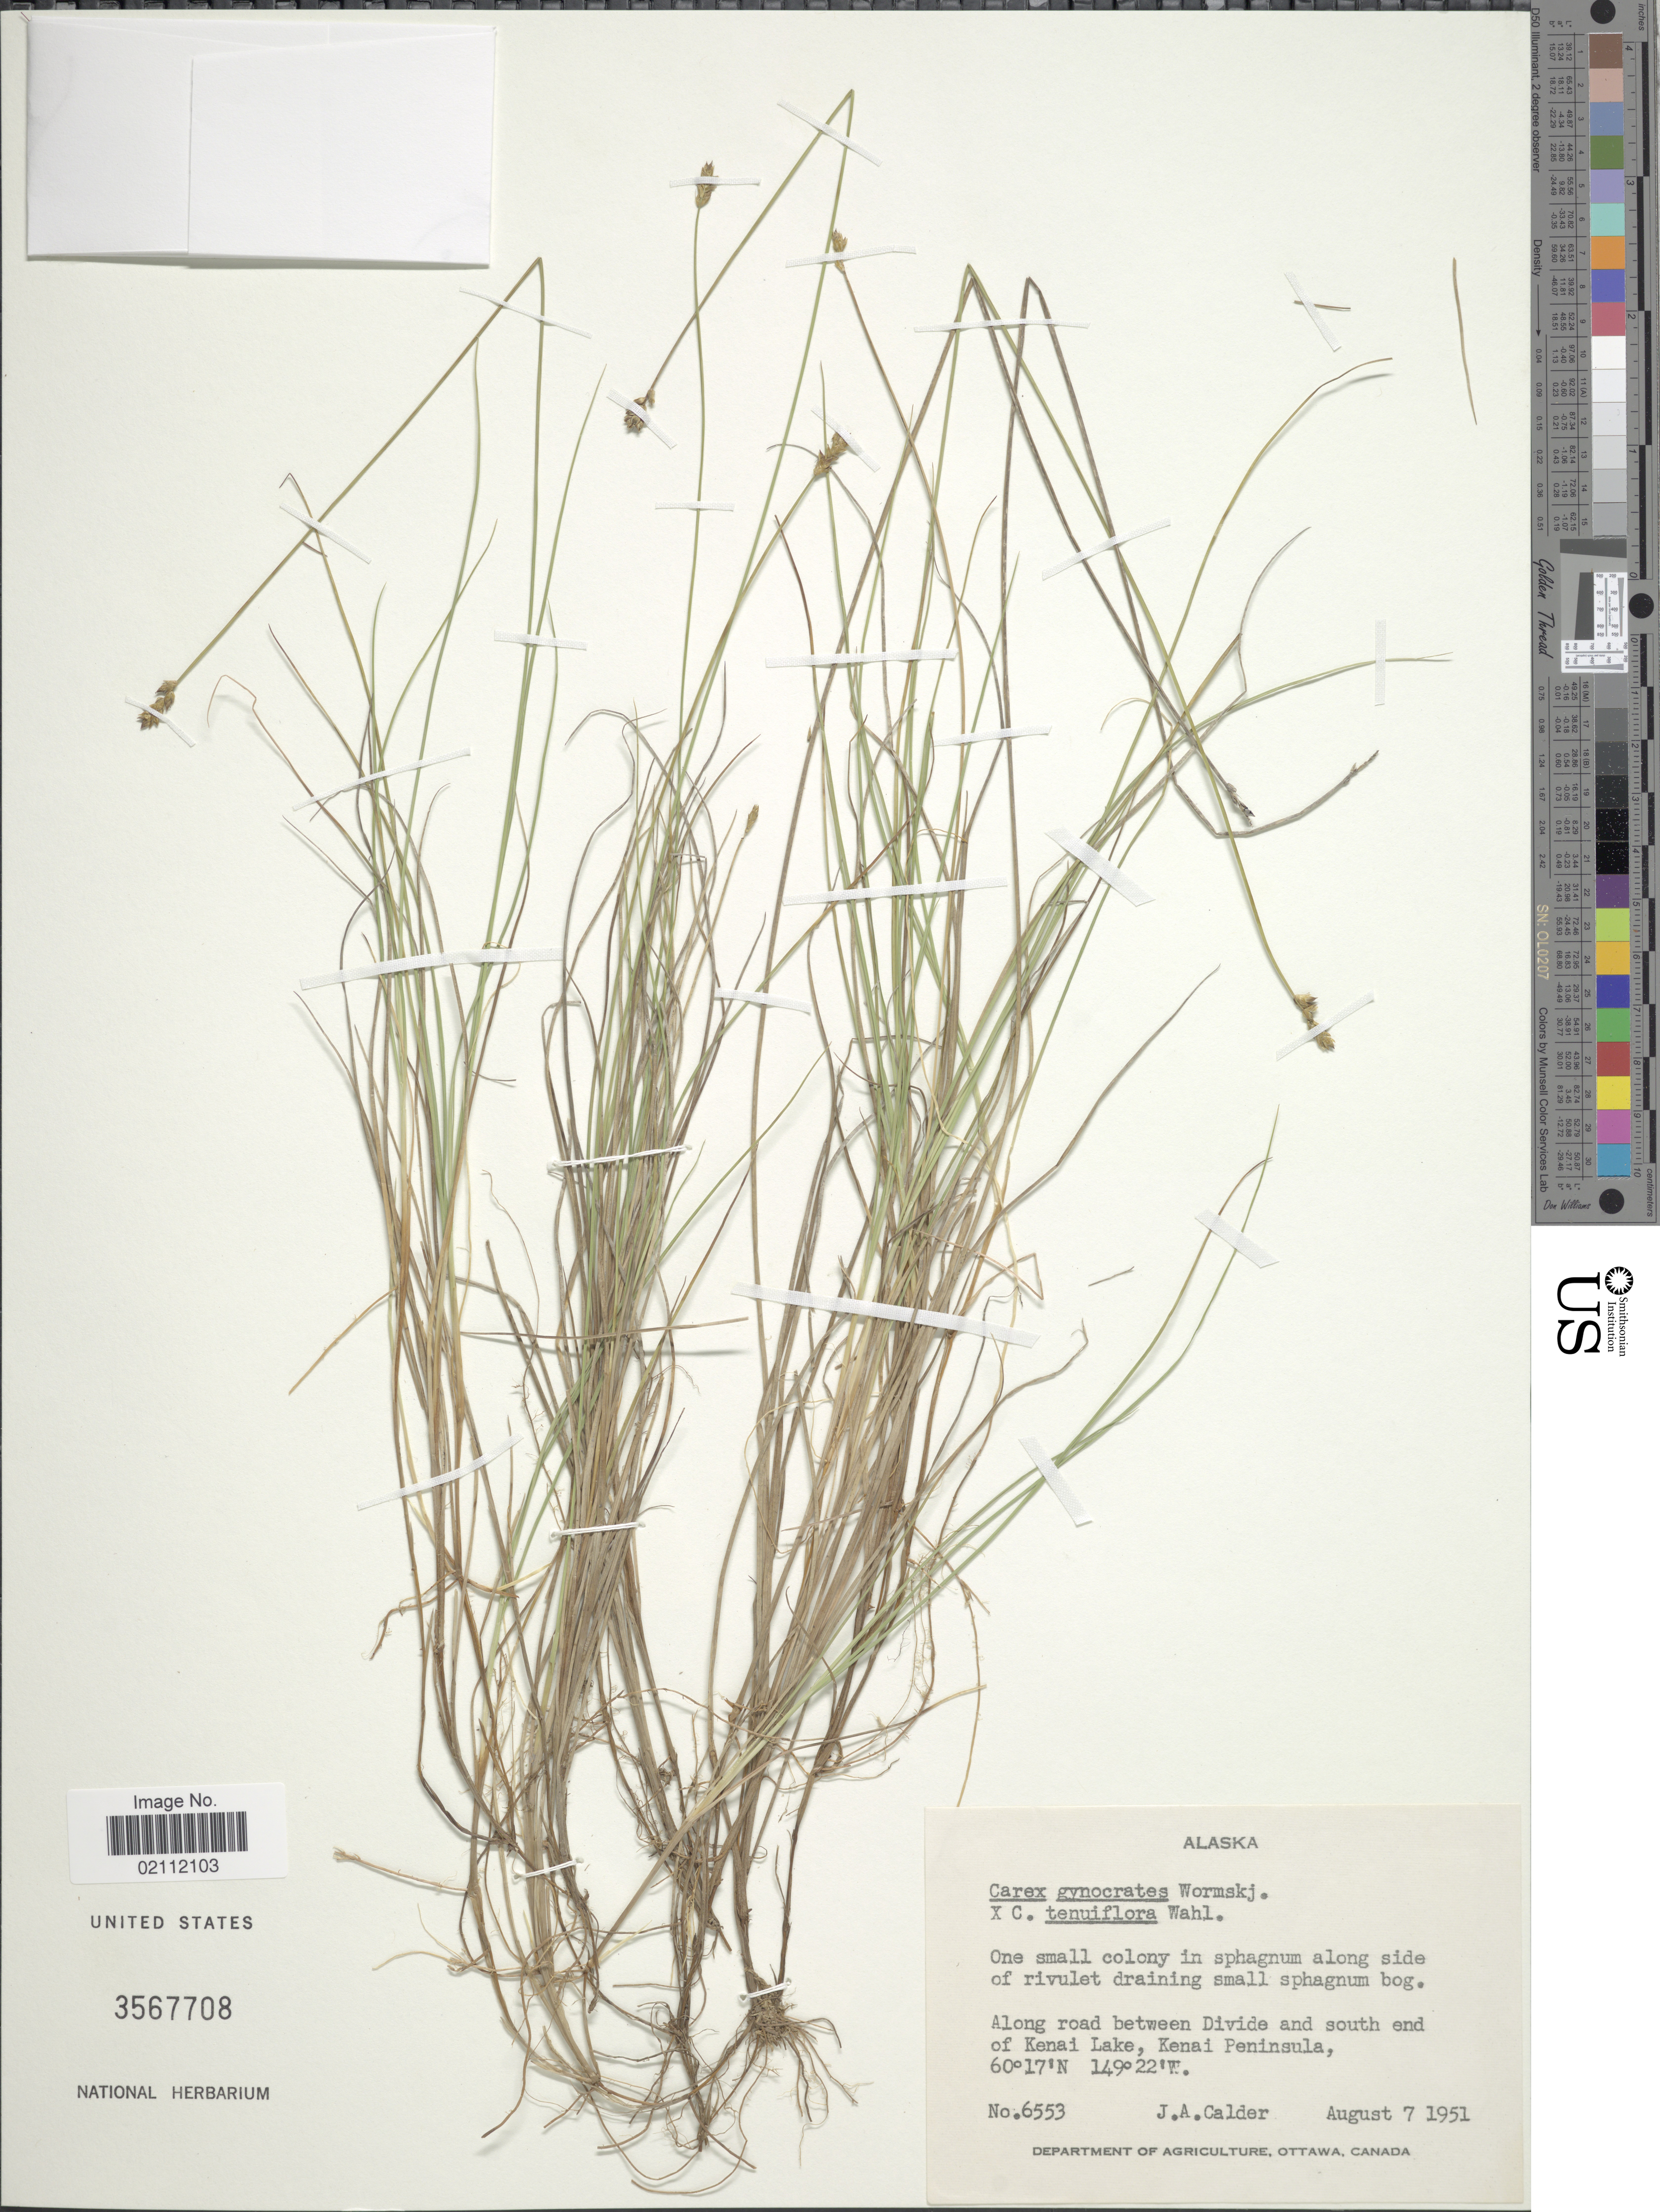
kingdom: Plantae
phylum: Tracheophyta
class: Liliopsida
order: Poales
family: Cyperaceae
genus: Carex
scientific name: Carex nardina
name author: (Hornem.) Fr.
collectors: J. A. Calder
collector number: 6553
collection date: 1951-08-07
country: United States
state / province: Alaska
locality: Along road between Divide and south end of Kenai Lake, Kenai Peninsula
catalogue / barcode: US 3567708